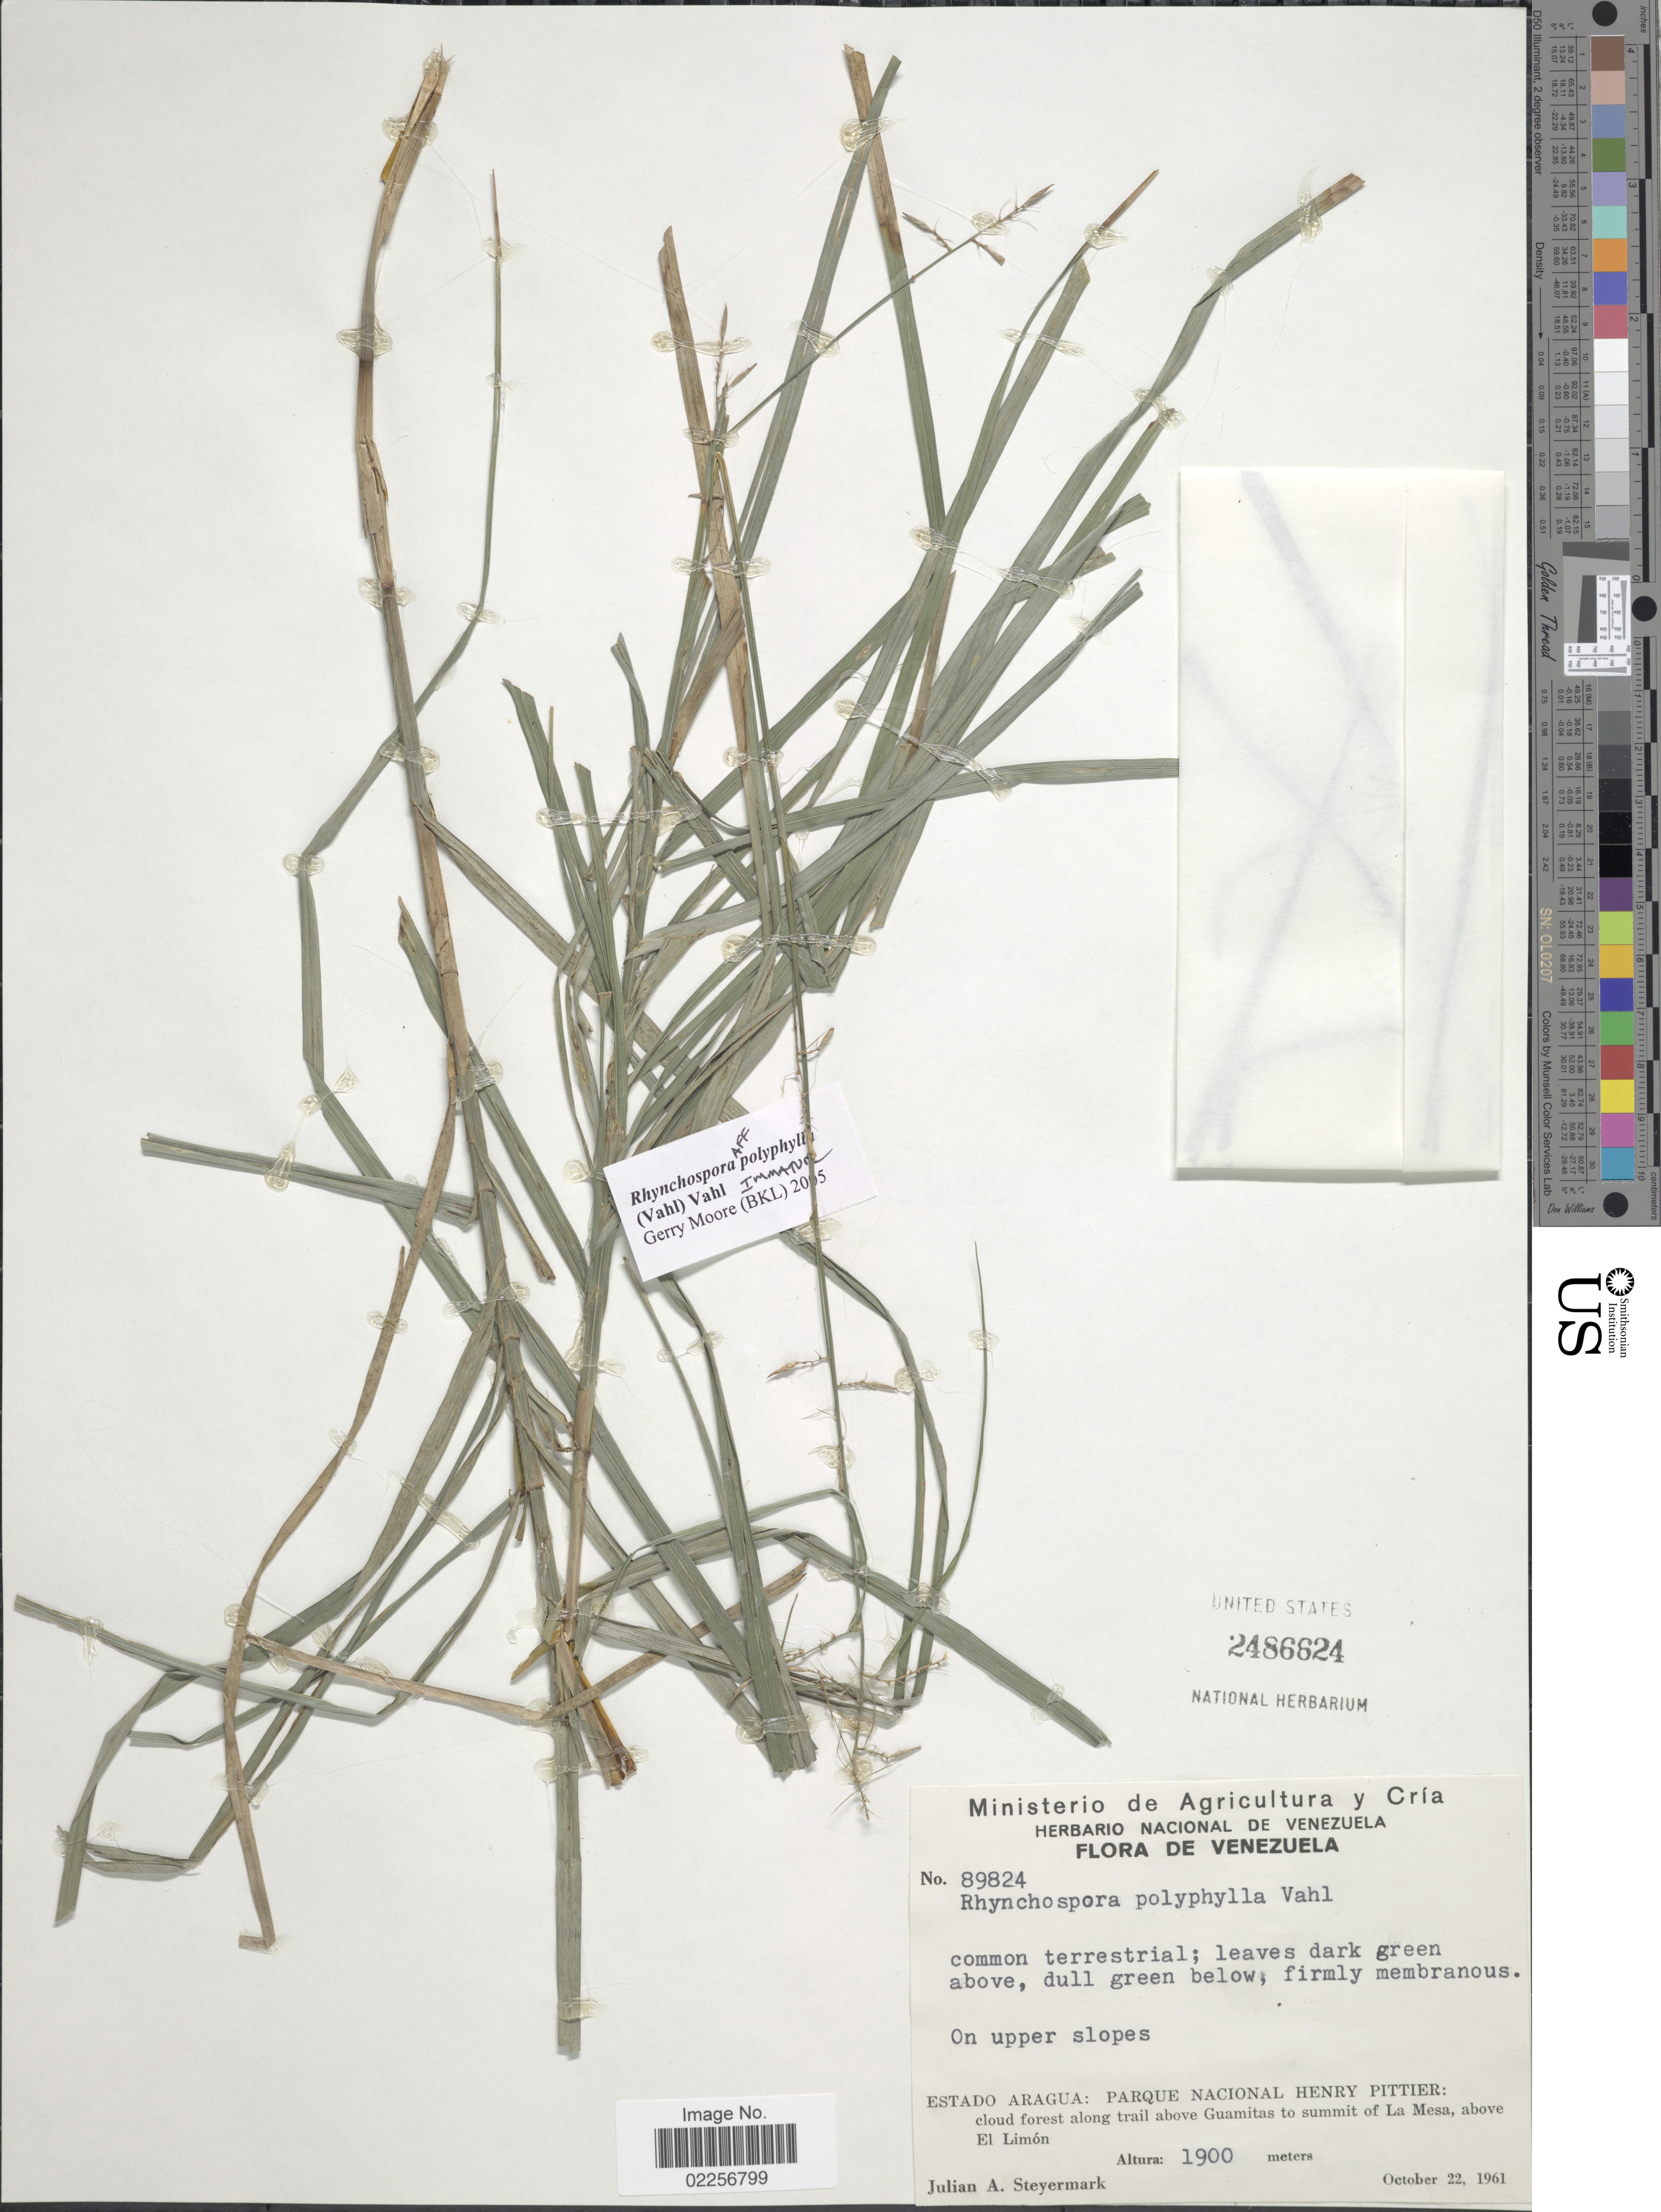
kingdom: Plantae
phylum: Tracheophyta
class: Liliopsida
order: Poales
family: Cyperaceae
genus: Rhynchospora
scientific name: Rhynchospora polyphylla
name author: (Vahl) Vahl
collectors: J. Steyermark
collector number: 89824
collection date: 1961-10-22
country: Venezuela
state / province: Aragua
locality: On upper slopes. Parque Nacional Henry Pittier: cloud forest along trail above guamitas to summit of La Mesa, above El Limon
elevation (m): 1900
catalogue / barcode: US 2486624